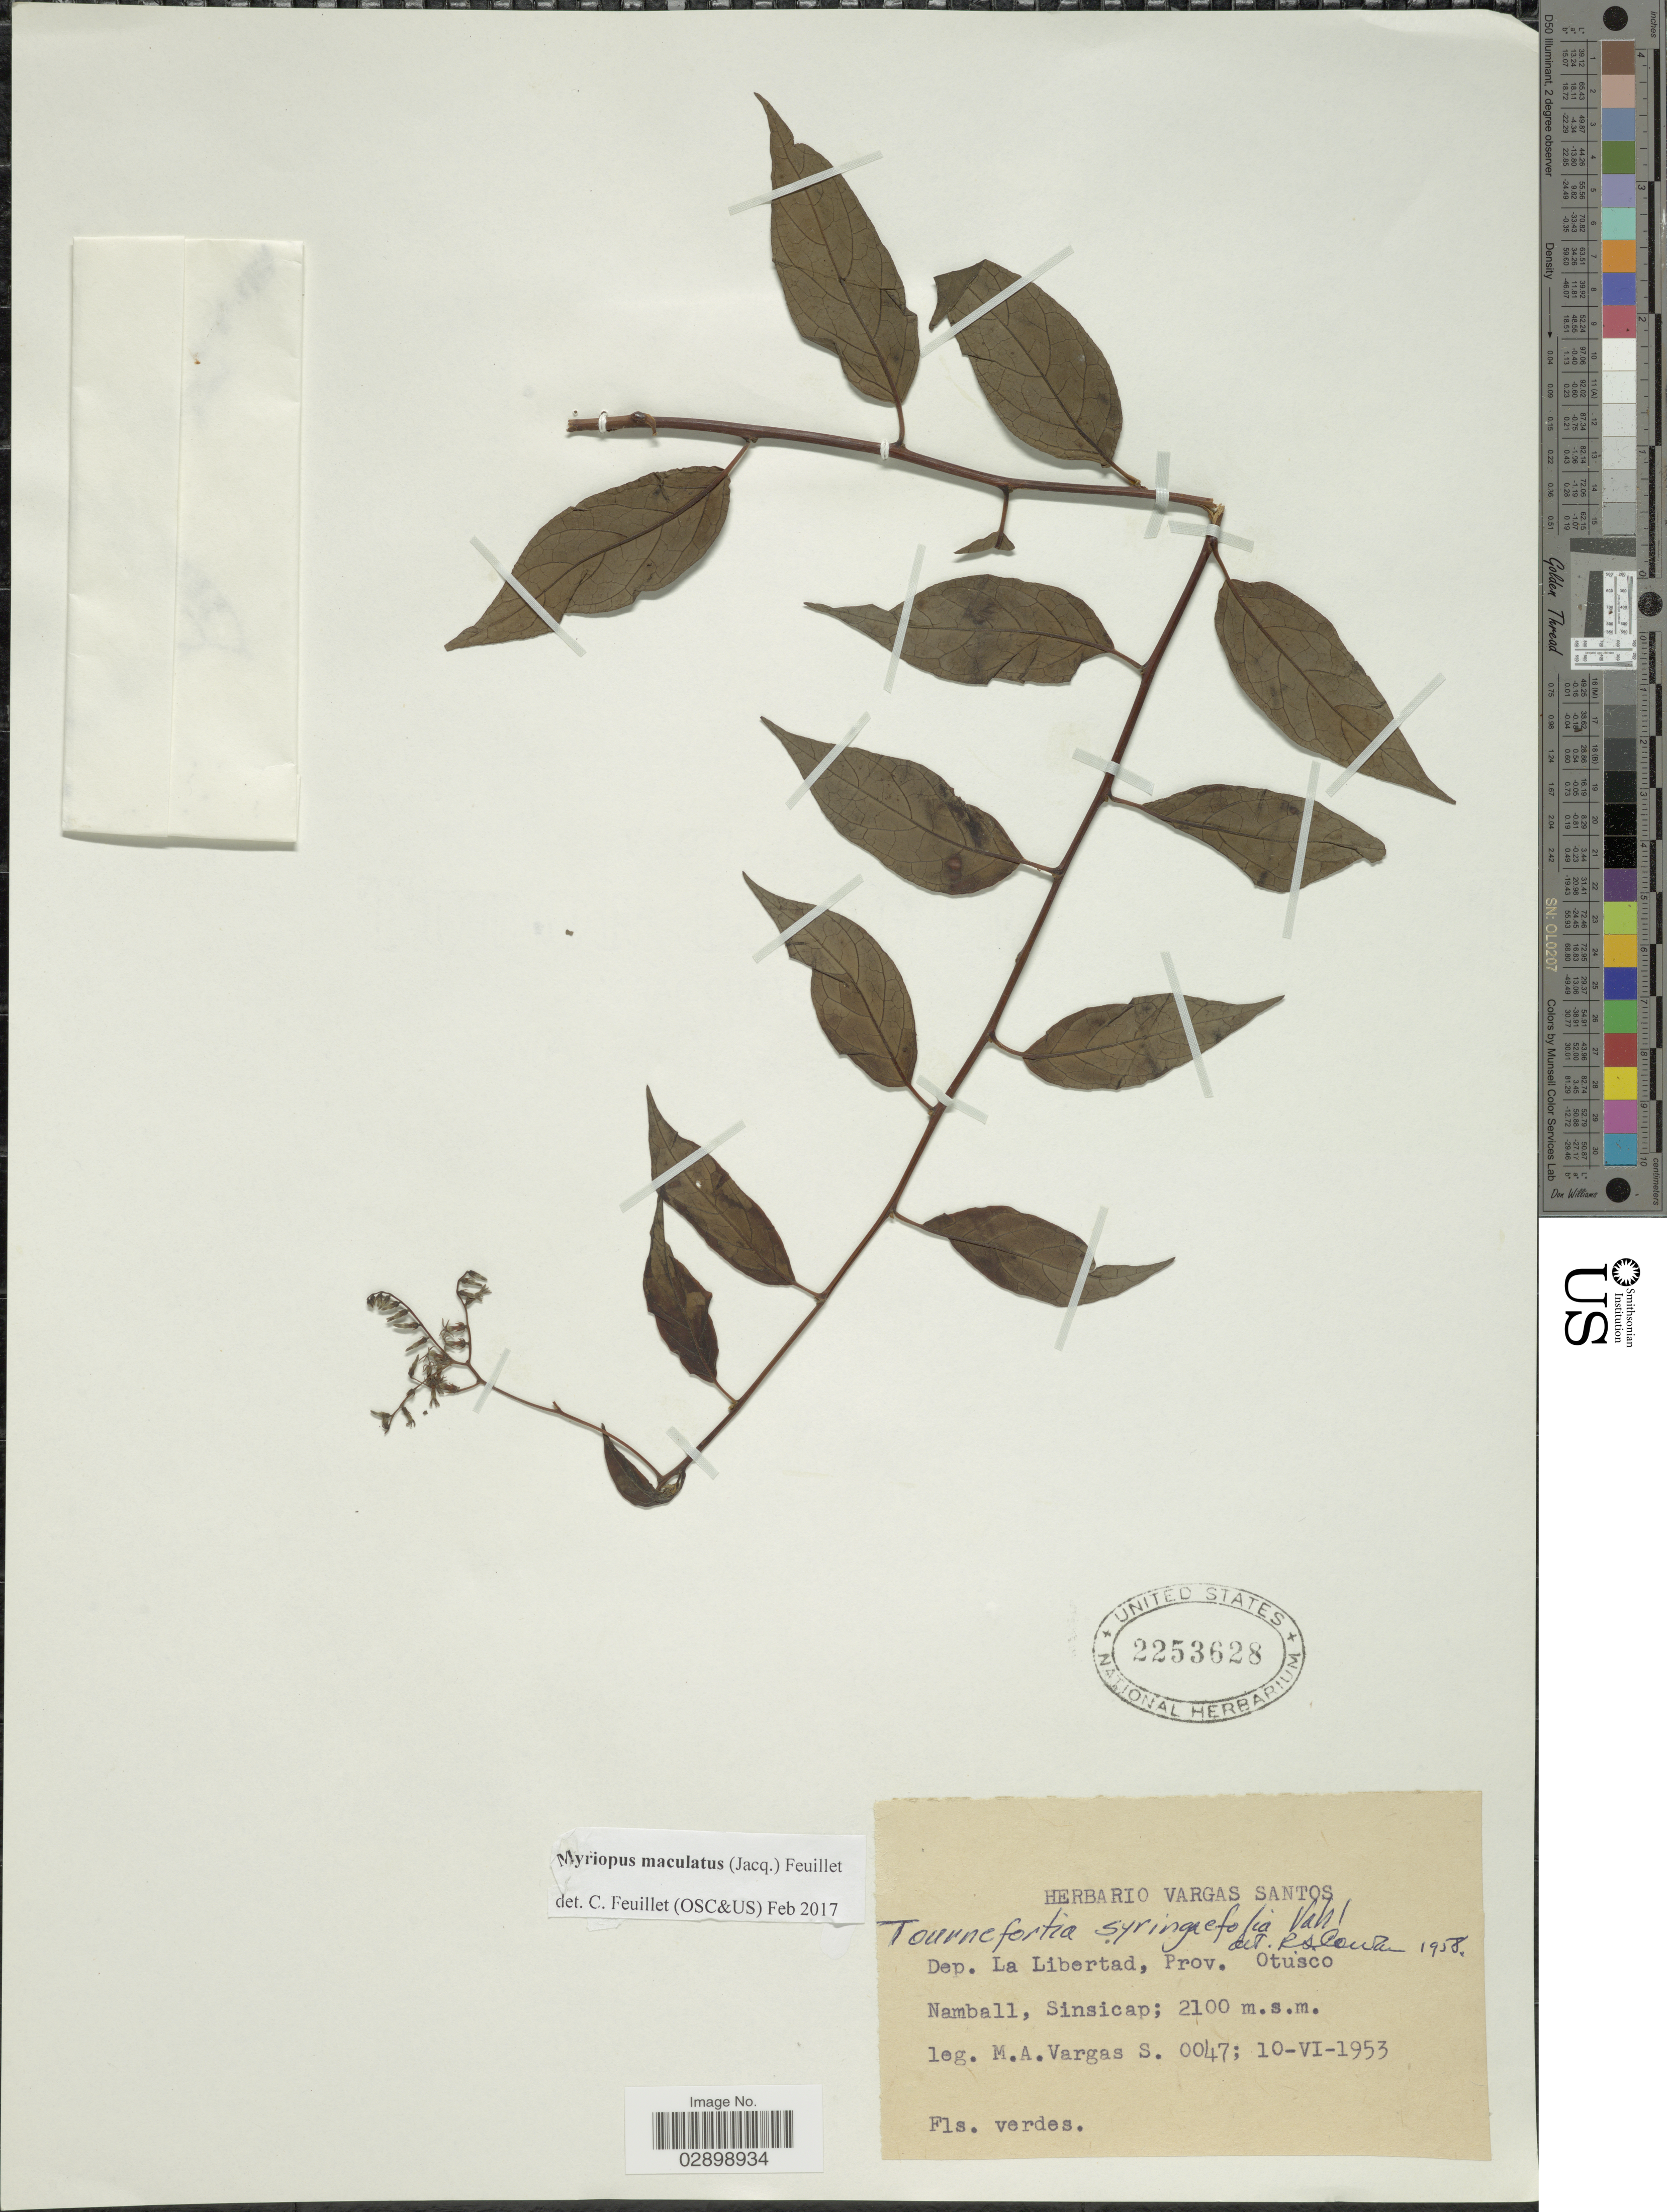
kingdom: Plantae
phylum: Tracheophyta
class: Magnoliopsida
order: Boraginales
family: Heliotropiaceae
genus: Myriopus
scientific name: Myriopus maculatus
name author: (Jacq.) Feuillet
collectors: M. Vargas S.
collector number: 0047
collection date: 1953-06-10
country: Peru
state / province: La Libertad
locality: Dep. La Libertad, Prov. Otusco. Namball, Sinsicap.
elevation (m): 2100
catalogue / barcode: US 2253628